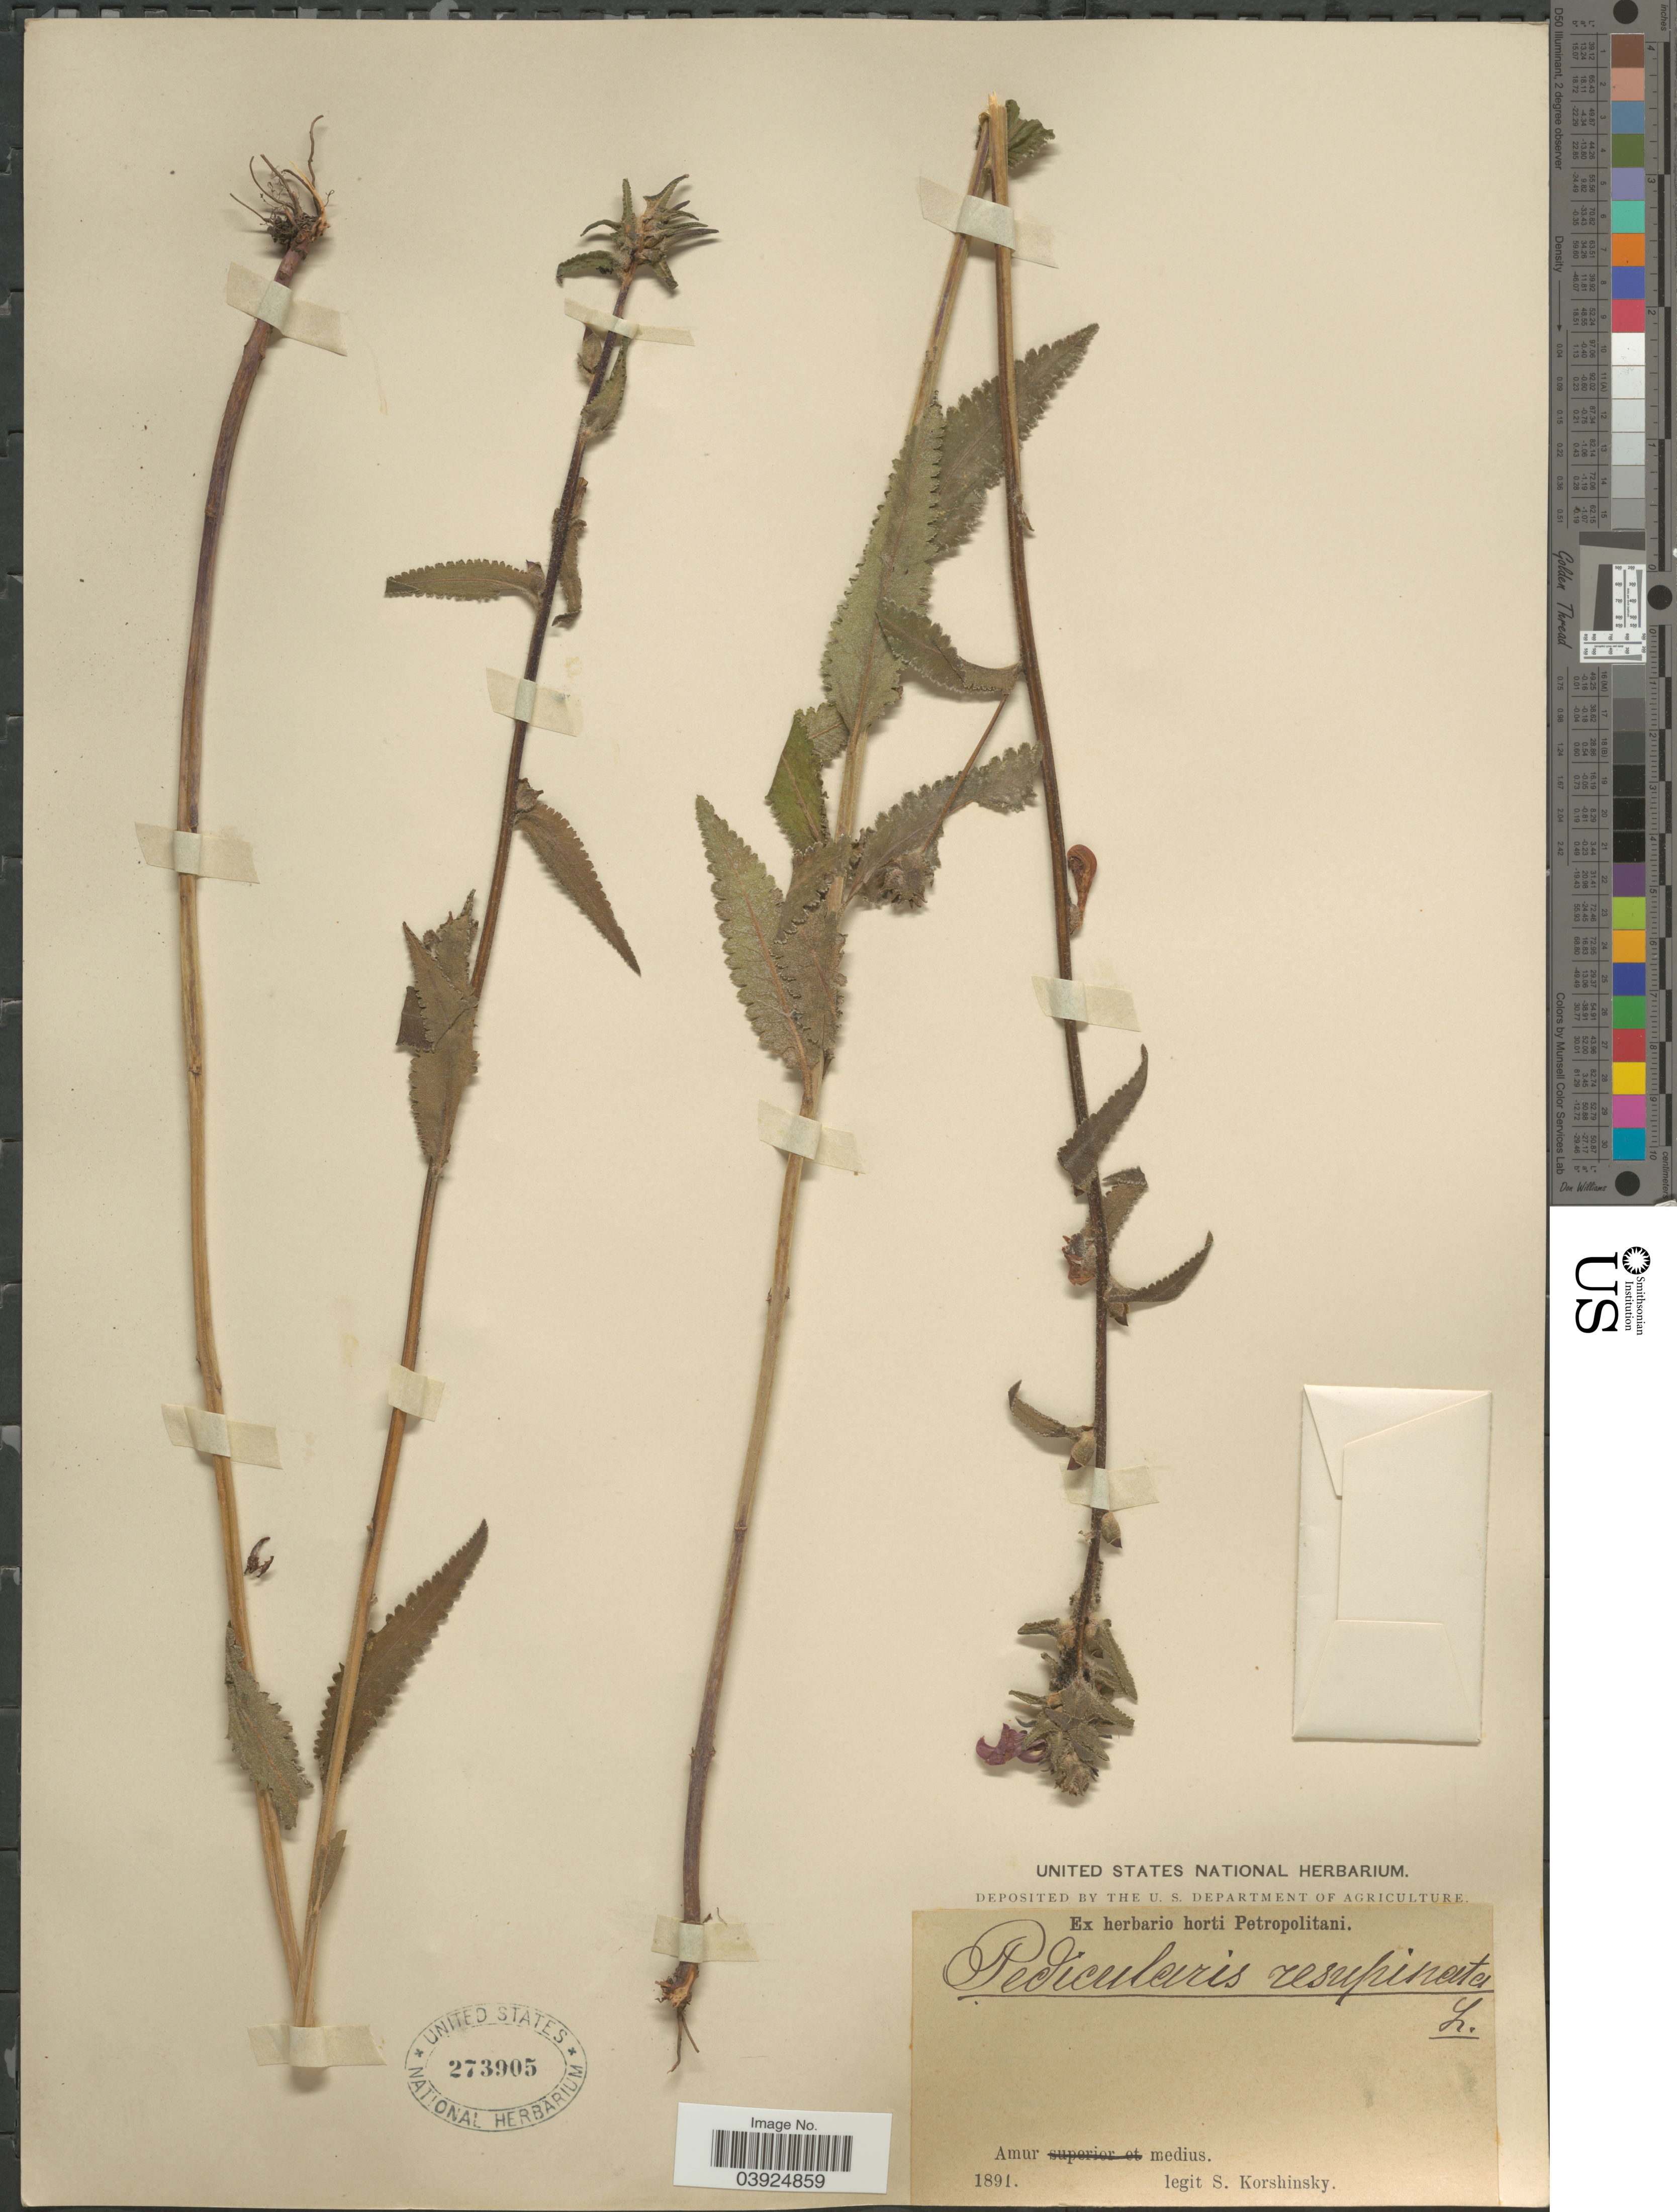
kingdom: Plantae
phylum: Tracheophyta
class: Magnoliopsida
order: Lamiales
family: Orobanchaceae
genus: Pedicularis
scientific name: Pedicularis resupinata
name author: L.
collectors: S. I. Korshinsky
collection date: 1891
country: Russian Federation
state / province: Amur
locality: Amur medius.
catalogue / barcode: US 273905